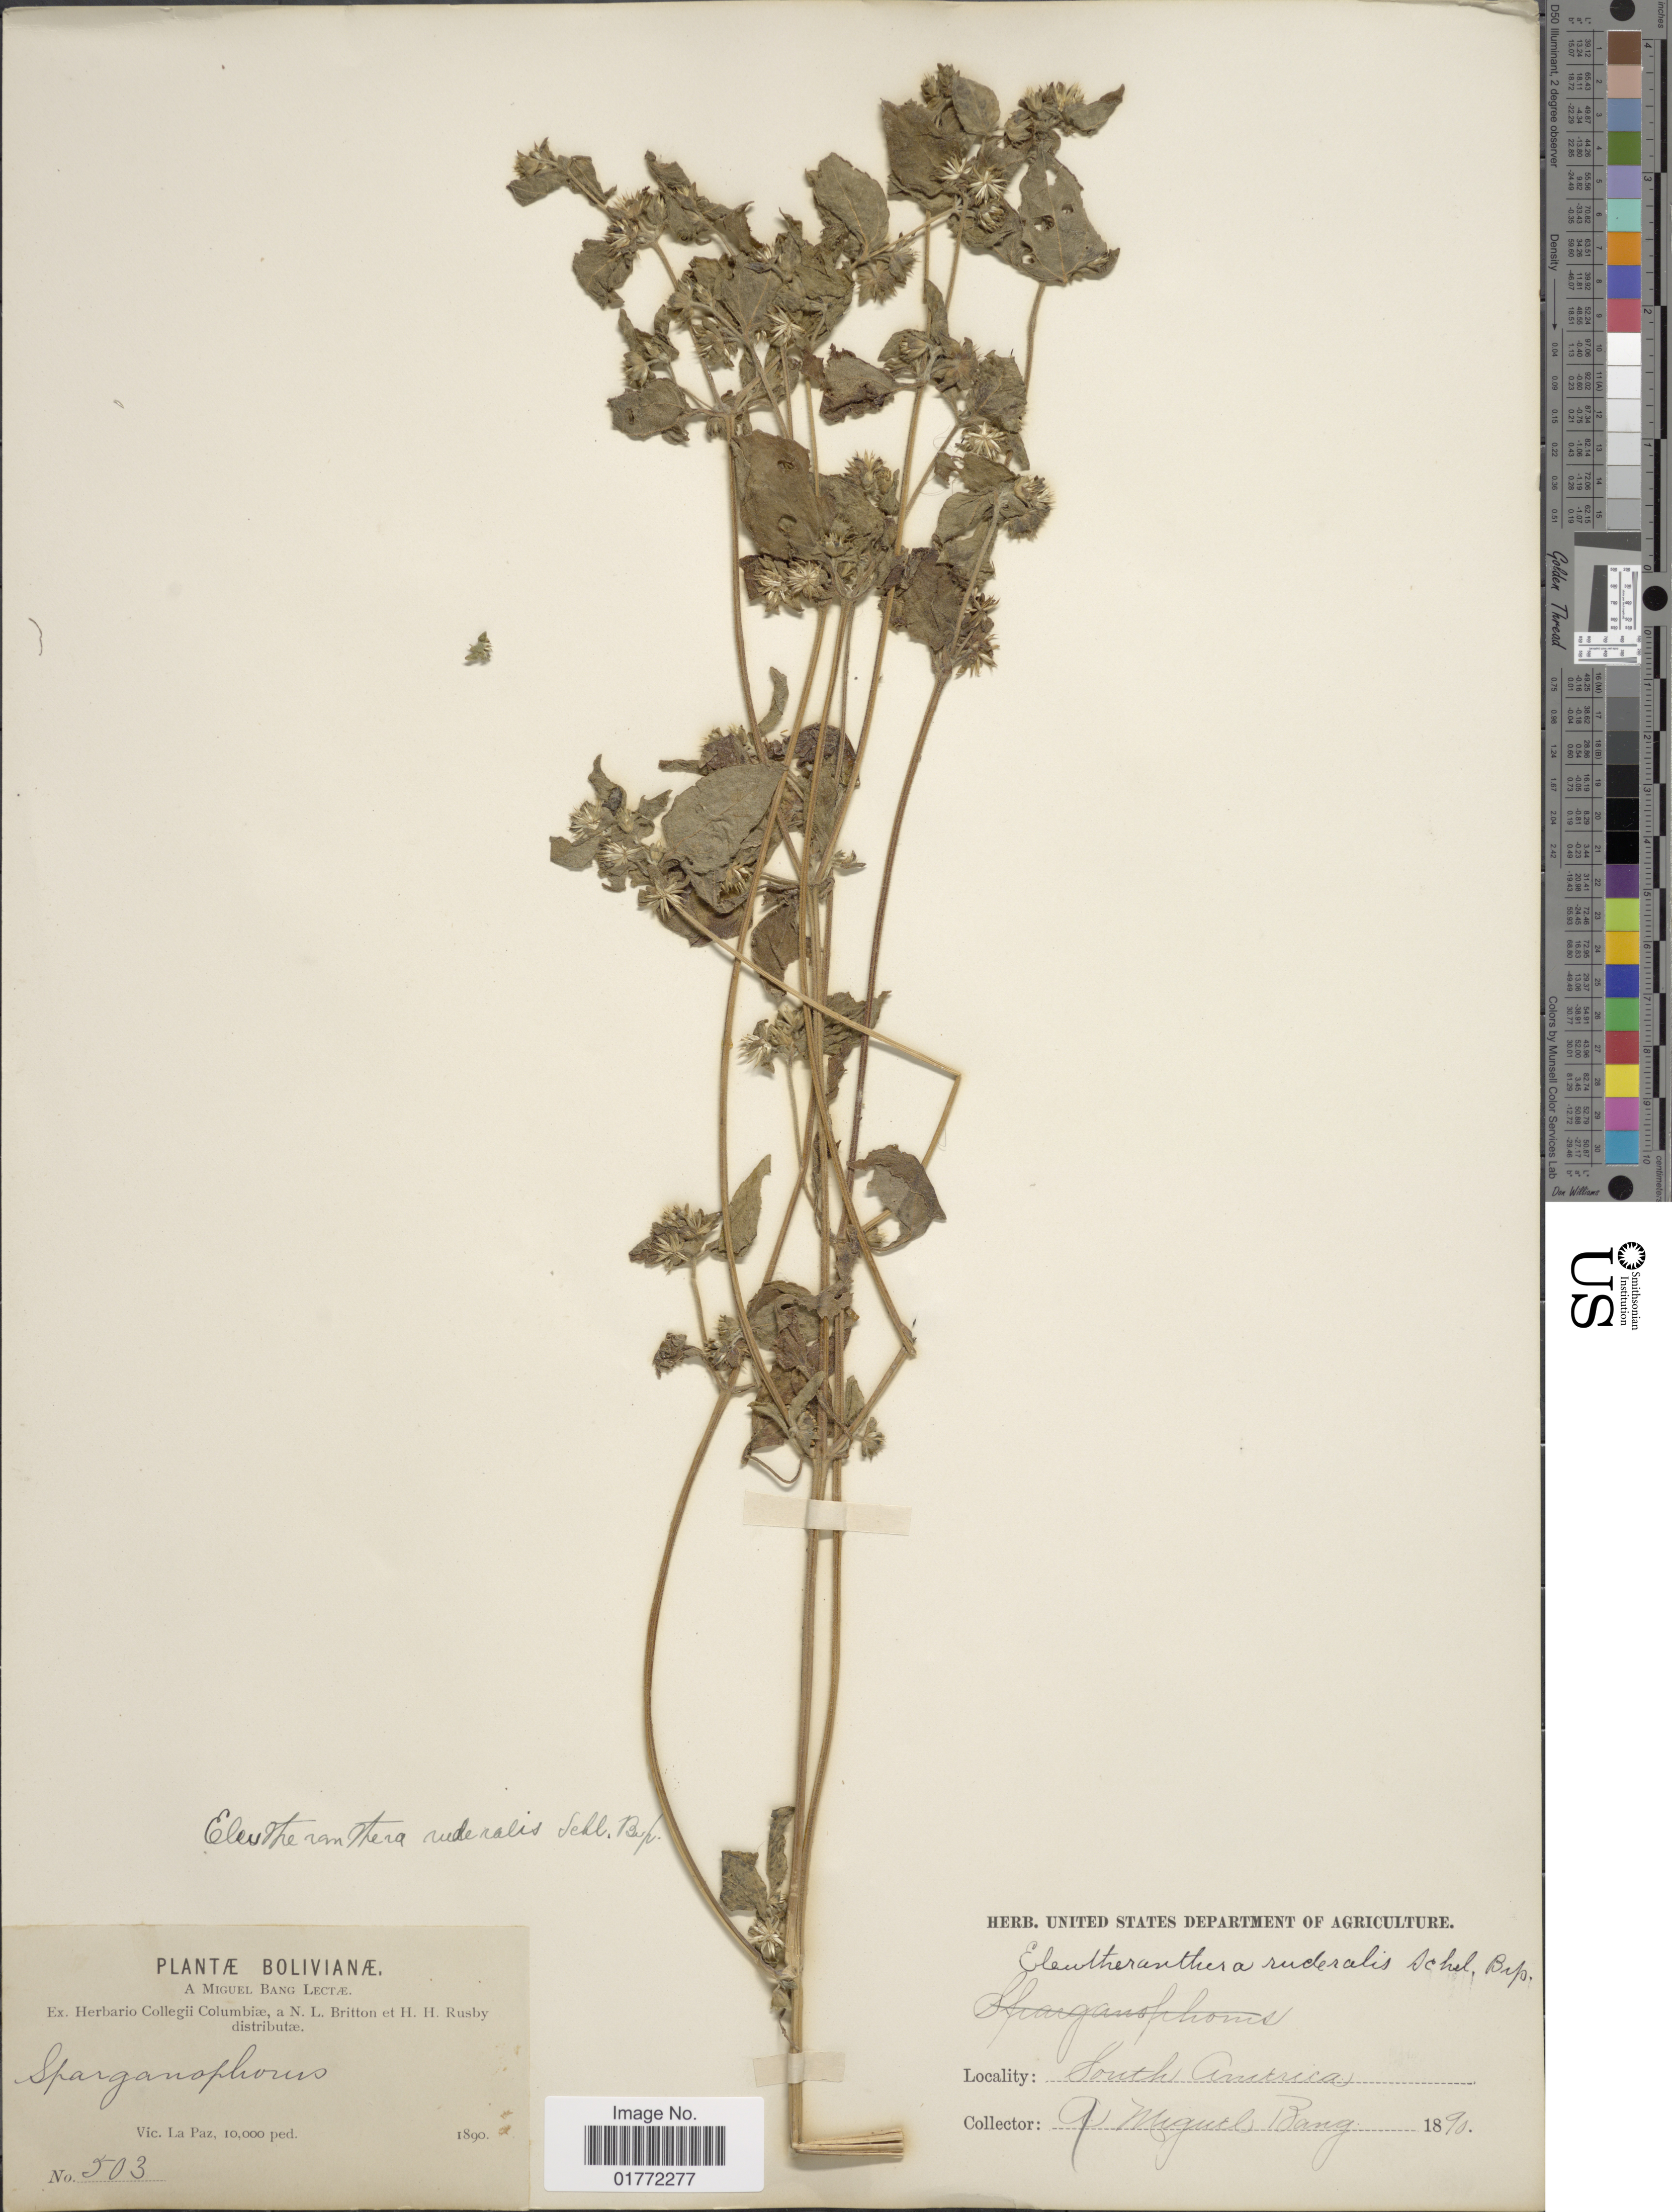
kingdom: Plantae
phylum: Tracheophyta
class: Magnoliopsida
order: Asterales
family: Asteraceae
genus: Eleutheranthera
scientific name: Eleutheranthera ruderalis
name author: (Sw.) Sch. Bip.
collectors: M. Bang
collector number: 503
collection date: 1890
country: Bolivia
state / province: La Paz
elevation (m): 3048